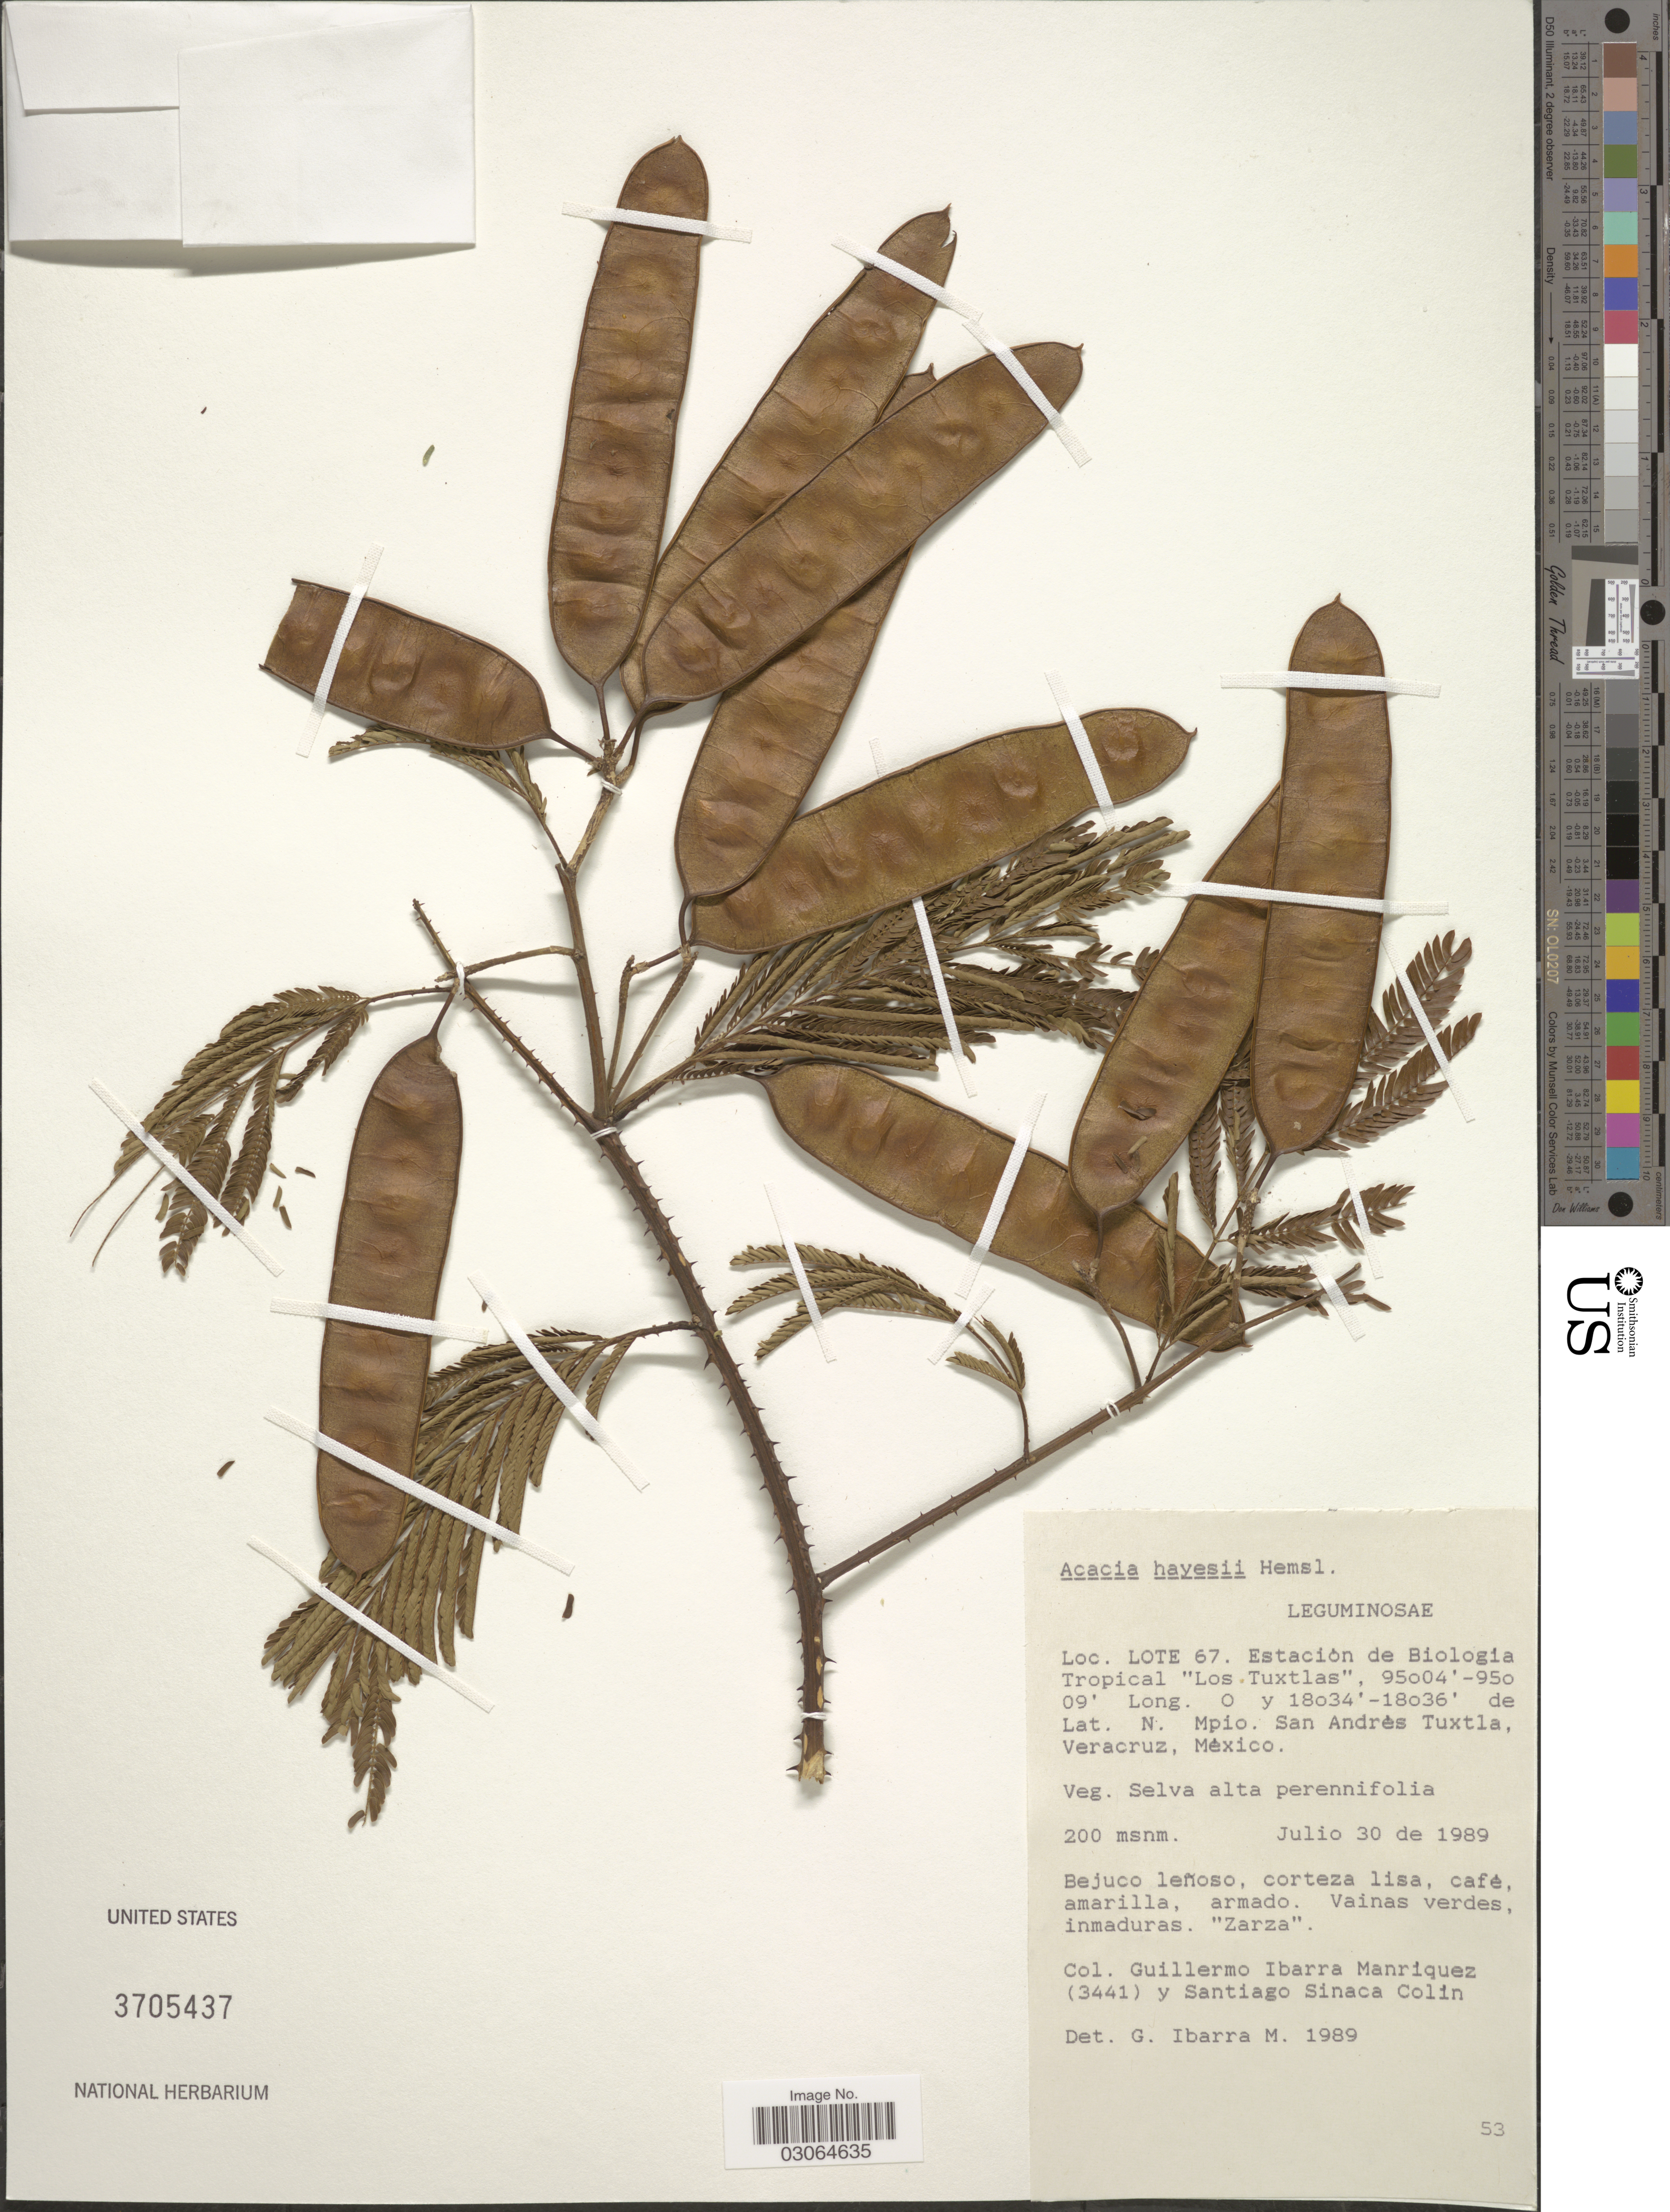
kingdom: Plantae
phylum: Tracheophyta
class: Magnoliopsida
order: Fabales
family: Fabaceae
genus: Senegalia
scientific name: Senegalia hayesii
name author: (Benth.) Britton & Rose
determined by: Strong, M. T., (US), Smithsonian Institution - National Museum of Natural History (UNITED STATES)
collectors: G. Ibarra-Manríquez & S. Sinaca-Colin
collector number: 3441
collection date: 1989-07-30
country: Mexico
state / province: Veracruz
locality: LOTE 67. Estación de Biologia Tropical "Los Tuxtlas". N. Mpio. San Andrés Tuxtlas, Veracruz.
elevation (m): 200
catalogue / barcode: US 3705437